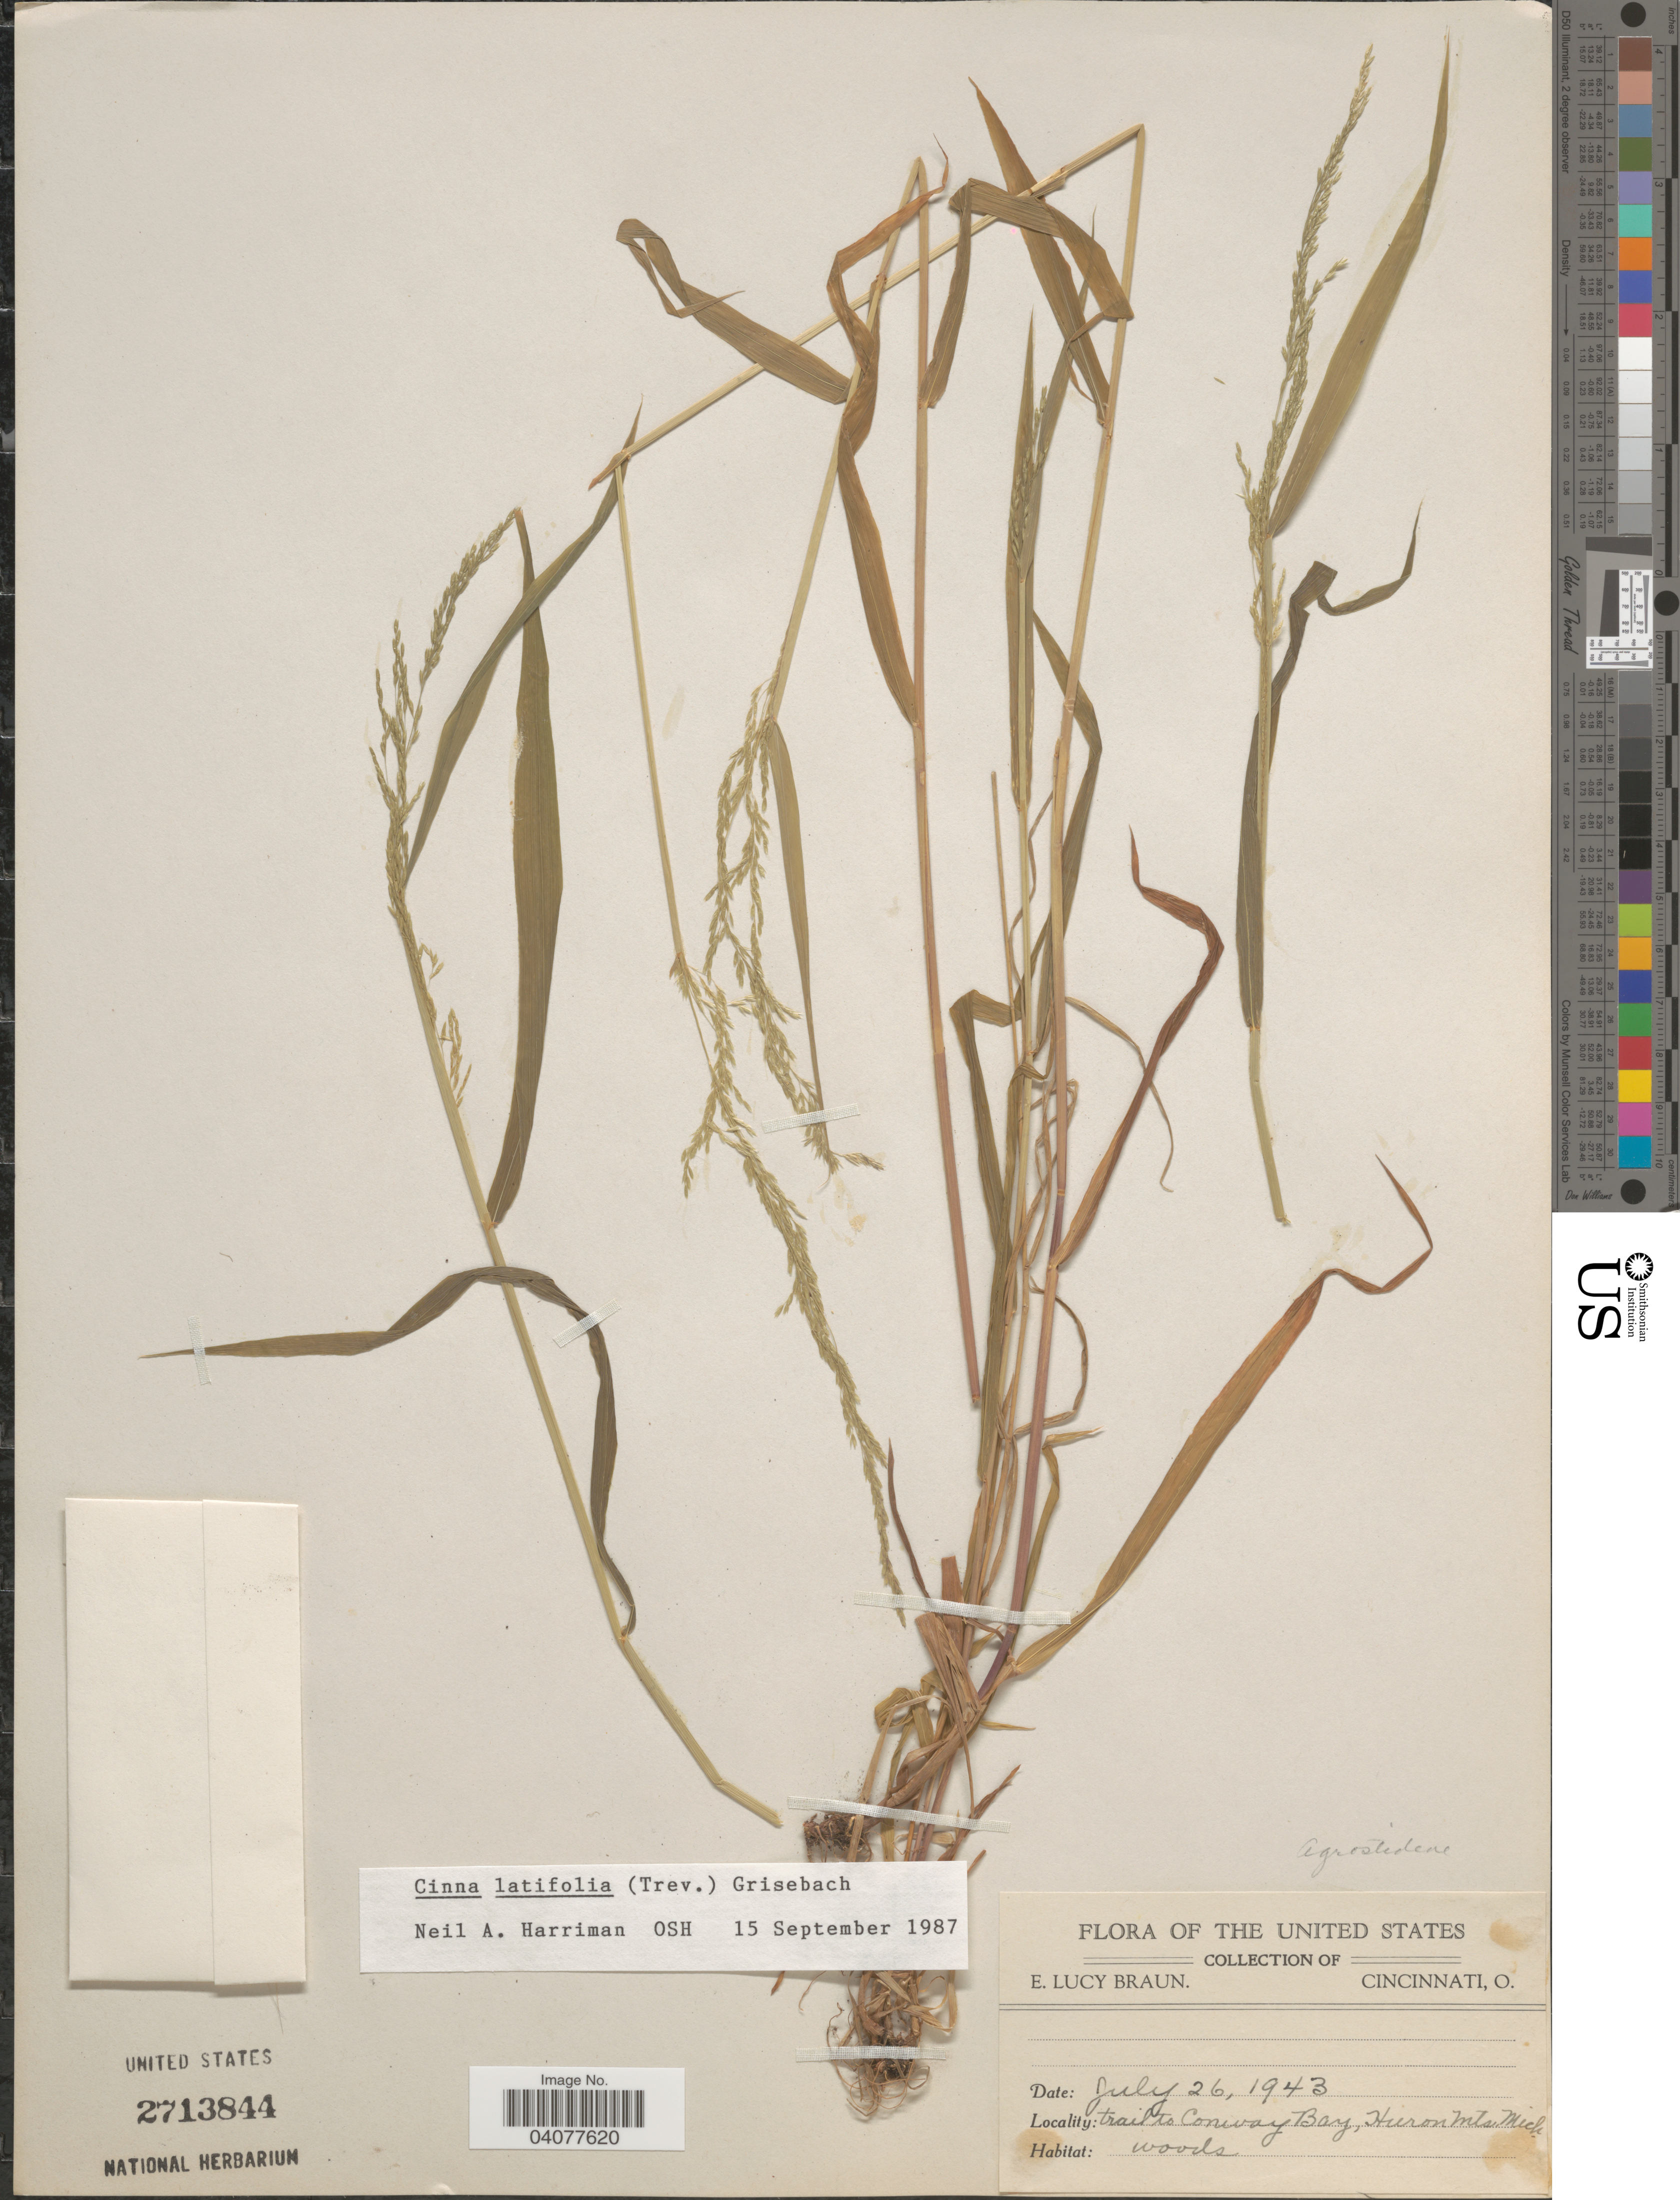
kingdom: Plantae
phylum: Tracheophyta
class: Liliopsida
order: Poales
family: Poaceae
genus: Cinna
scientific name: Cinna latifolia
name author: (Trevir. ex Goeppert) Griseb.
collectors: E. L. Braun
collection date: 1943-07-26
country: United States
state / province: Michigan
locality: Trails to Conway Bay, Hieron Mts.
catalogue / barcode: US 2713844